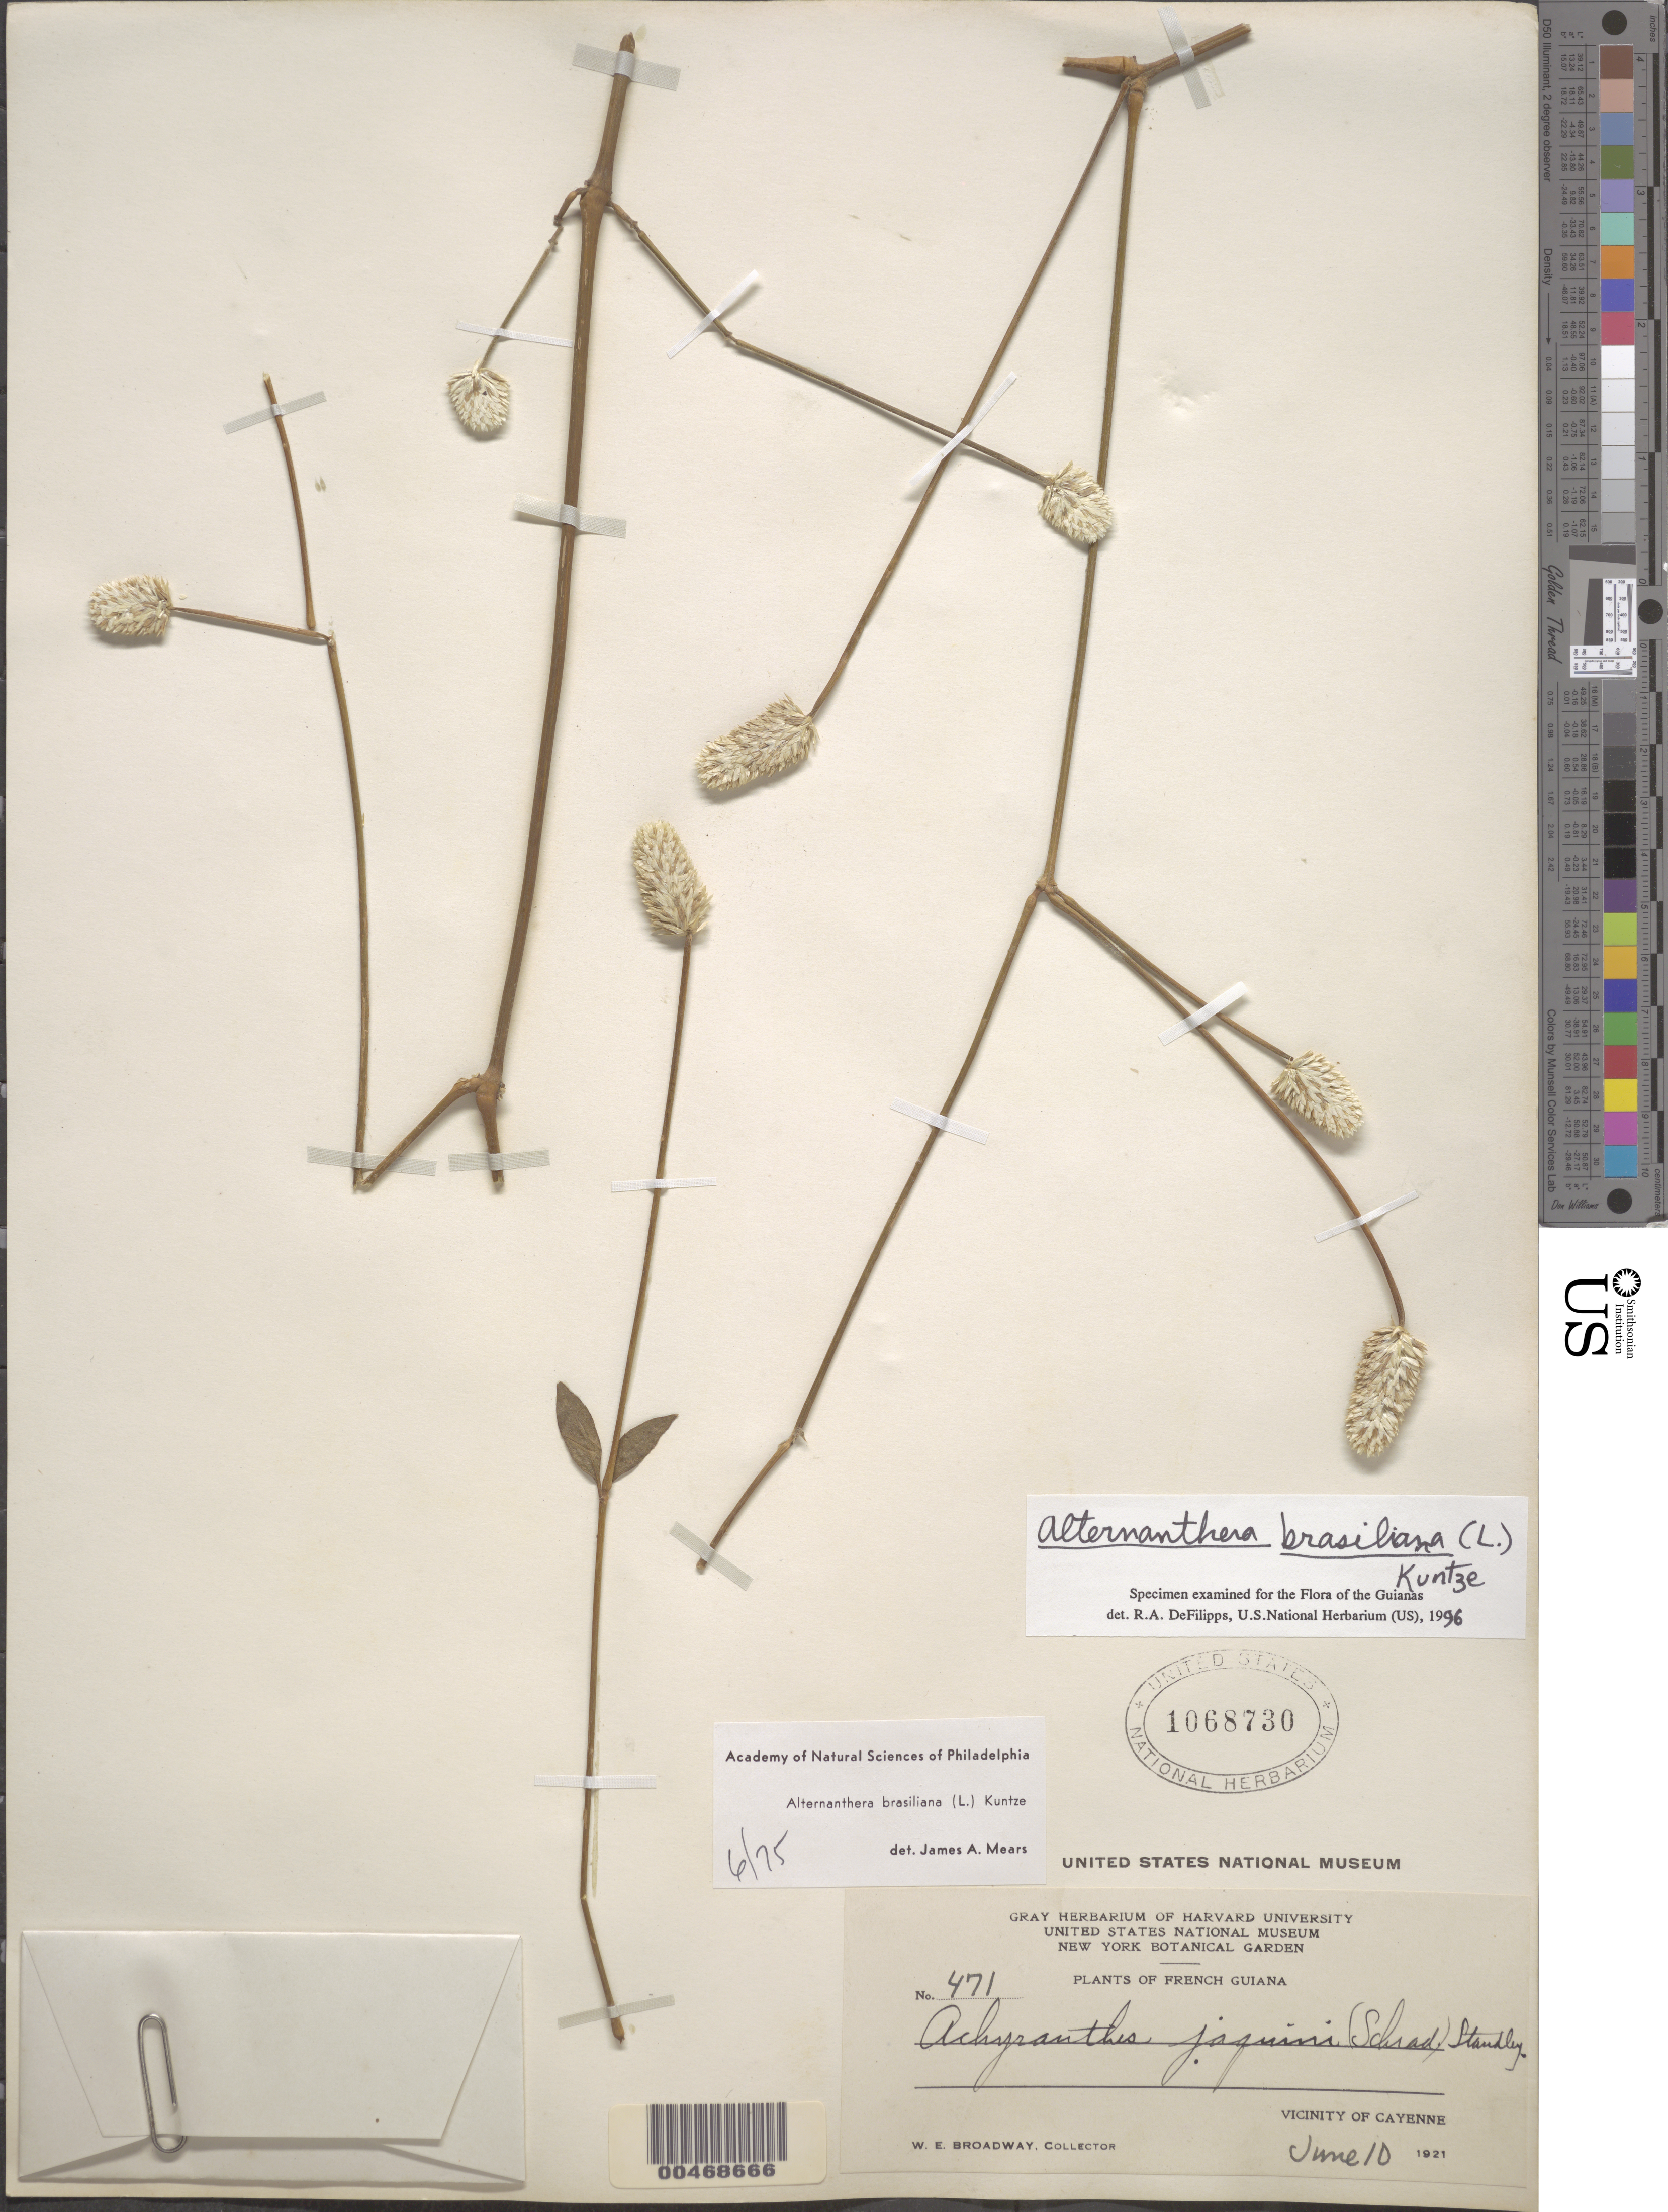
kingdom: Plantae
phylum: Tracheophyta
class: Magnoliopsida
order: Caryophyllales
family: Amaranthaceae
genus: Alternanthera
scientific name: Alternanthera brasiliana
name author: (L.) Kuntze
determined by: DeFilipps, R. A.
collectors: W. E. Broadway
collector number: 471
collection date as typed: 10-Jun-21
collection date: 1921-06-10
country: French Guiana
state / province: Cayenne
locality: Cayenne, vic.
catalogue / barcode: US 1068730